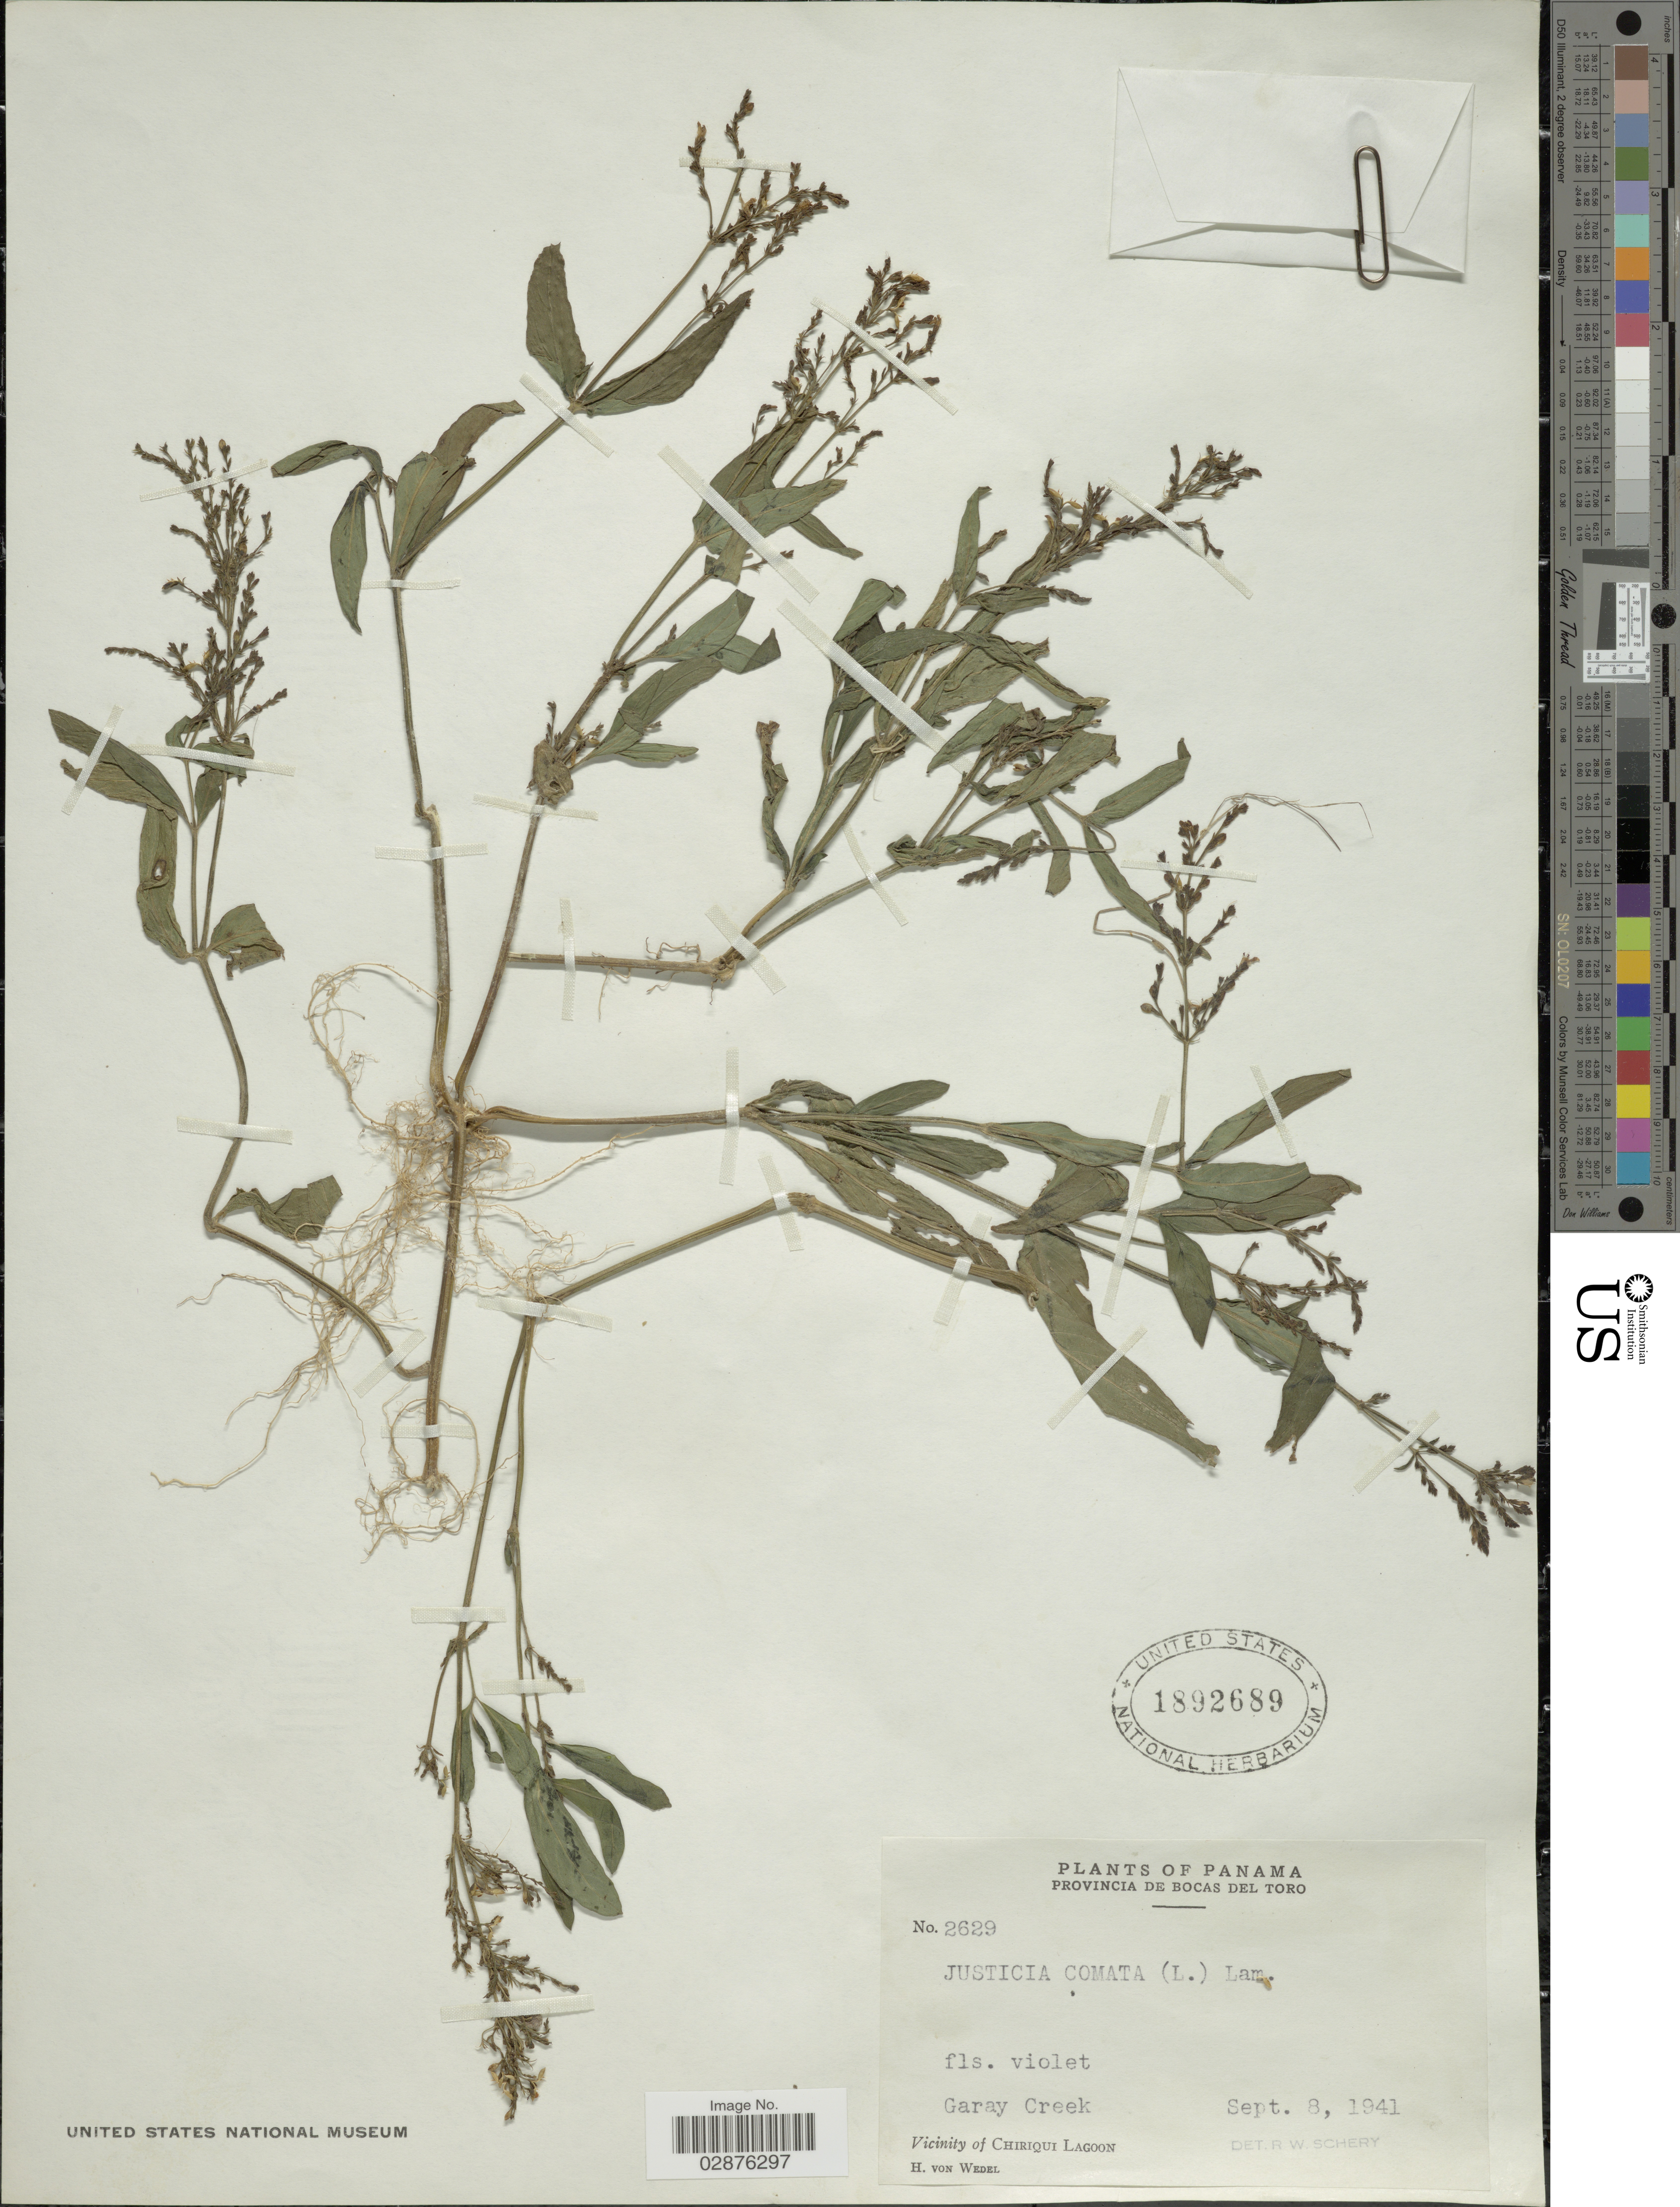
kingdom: Plantae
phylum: Tracheophyta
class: Magnoliopsida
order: Lamiales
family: Acanthaceae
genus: Justicia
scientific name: Justicia comata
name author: (L.) Lam.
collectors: H. von Wedel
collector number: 2629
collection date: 1941-09-08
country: Panama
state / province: Bocas del Toro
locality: Garay Creek, Vicinity of Chiriqui Lagoon.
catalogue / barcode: US 1892689